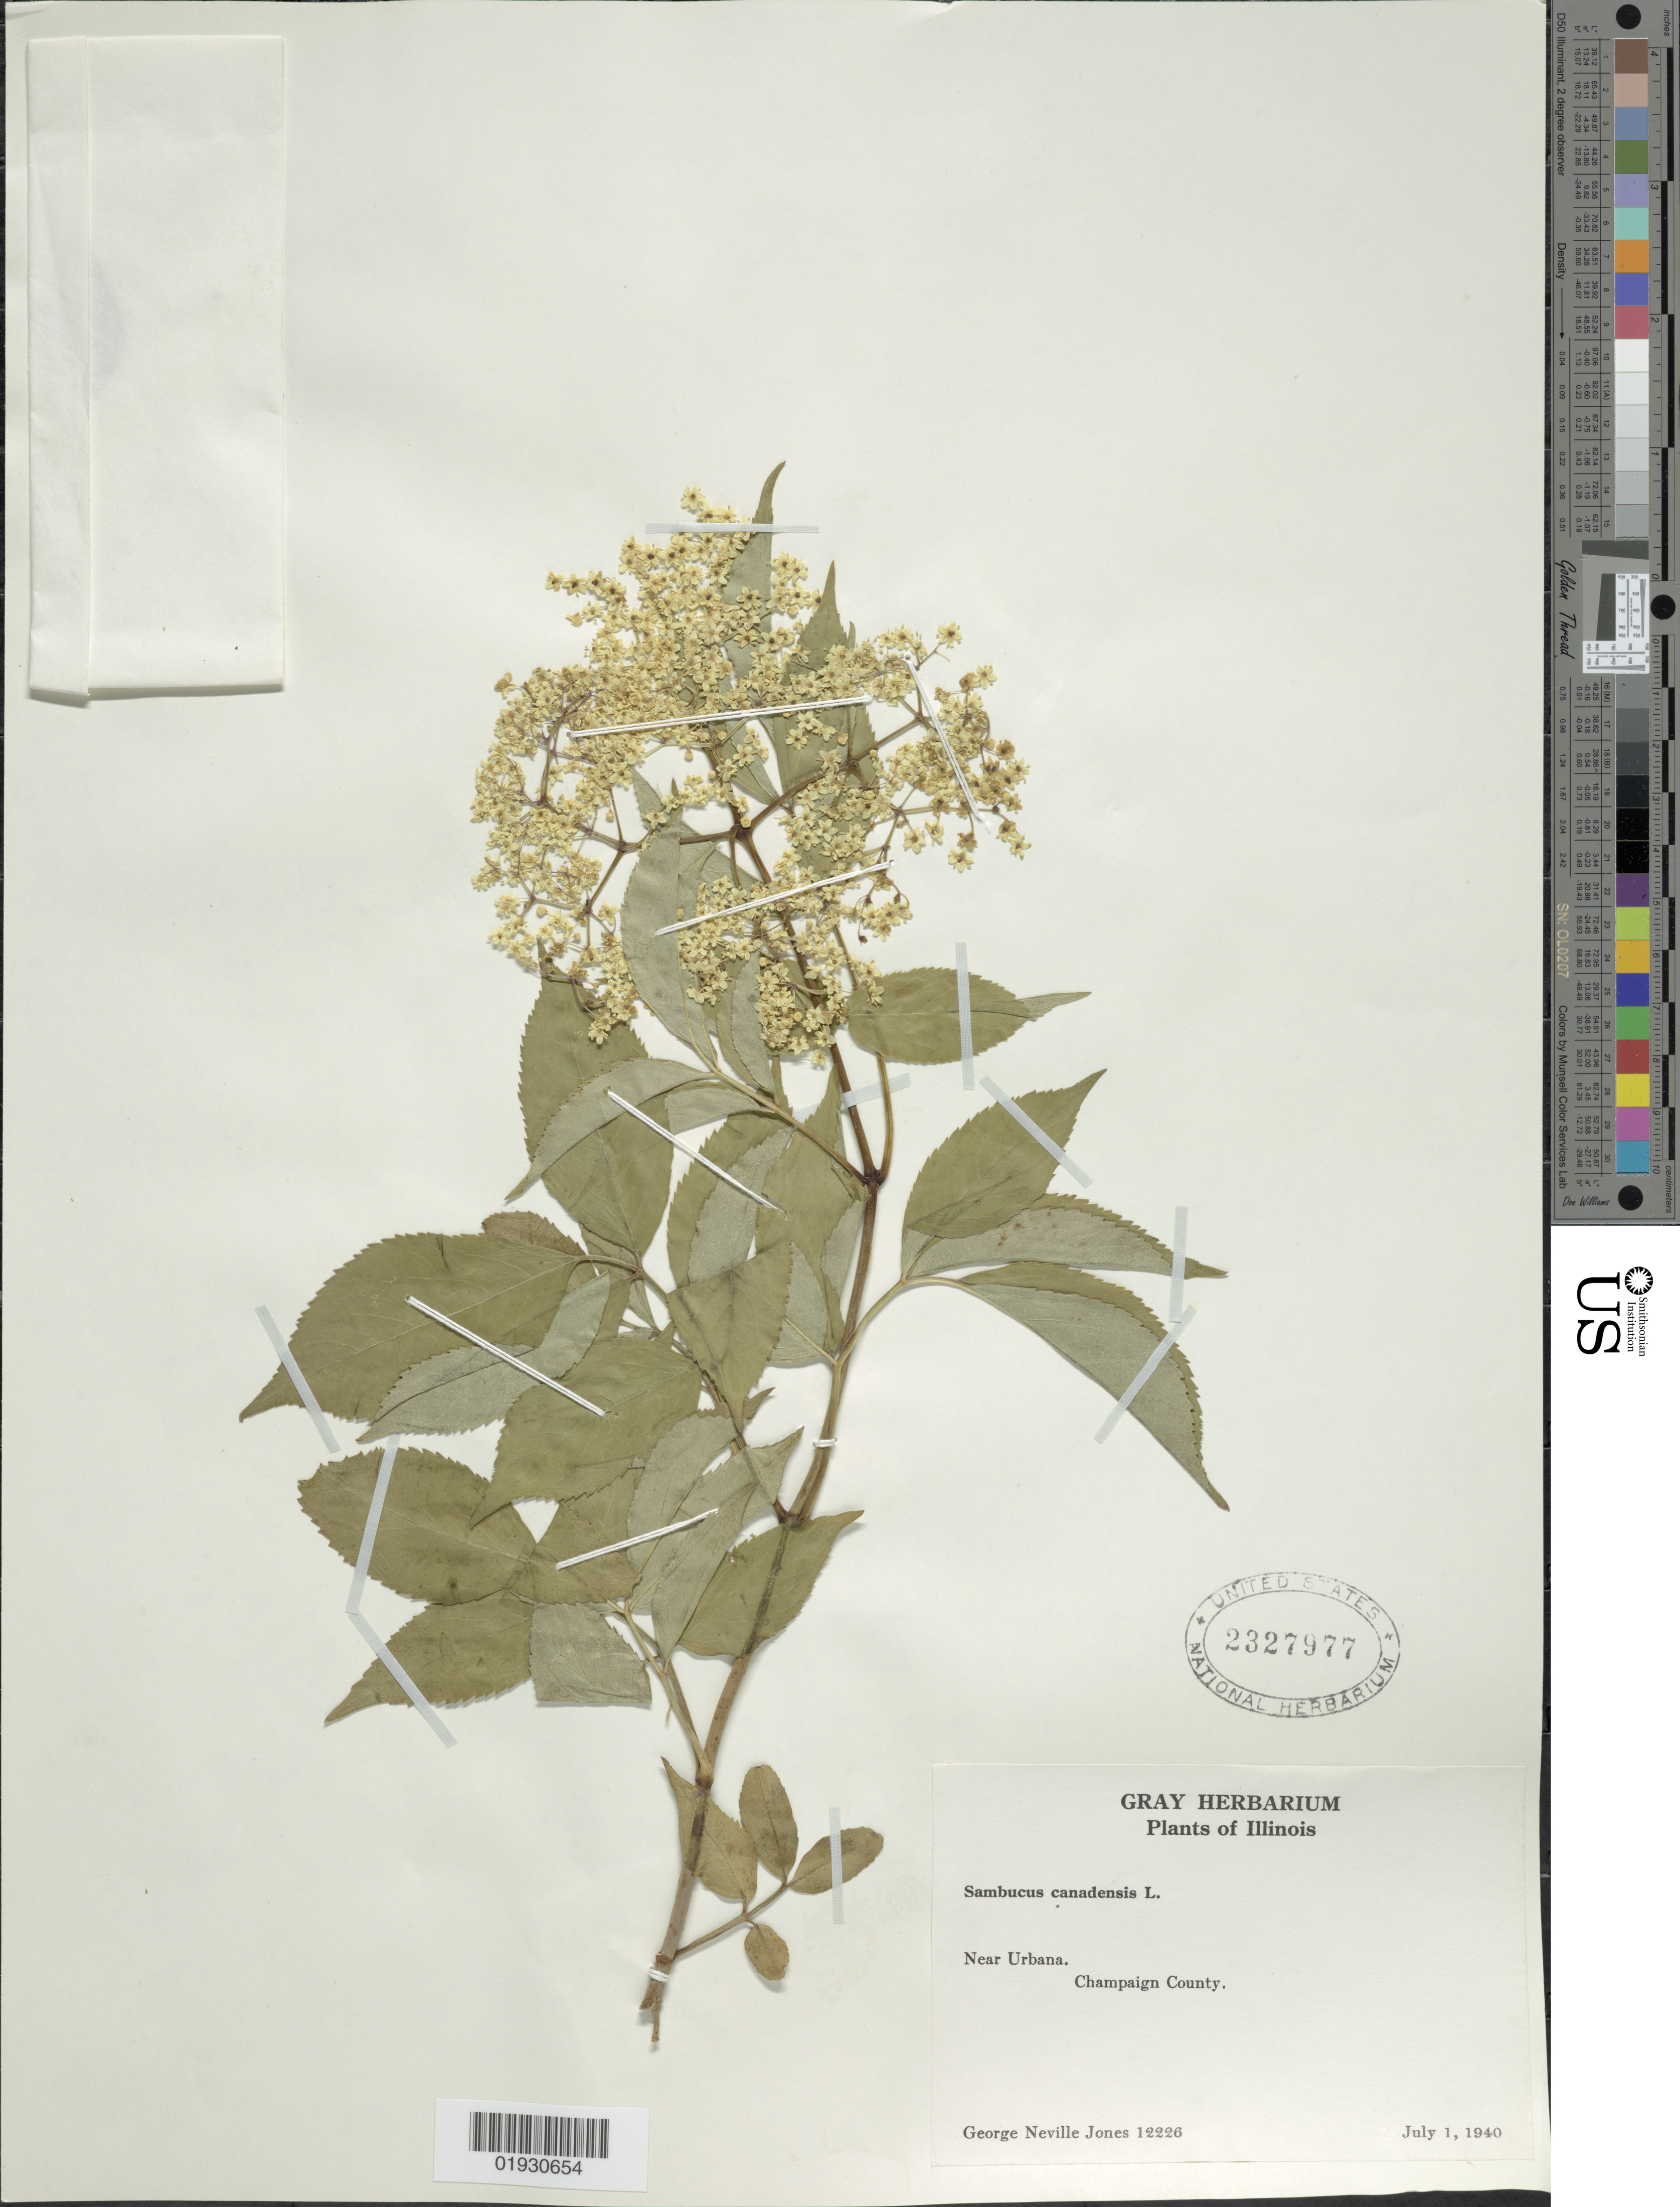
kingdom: Plantae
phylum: Tracheophyta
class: Magnoliopsida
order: Dipsacales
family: Viburnaceae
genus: Sambucus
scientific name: Sambucus canadensis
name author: L.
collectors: G. N. Jones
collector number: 12226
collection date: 1940-07-01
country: United States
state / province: Illinois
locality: Near Urbana, Champaign County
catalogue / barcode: US 2327977